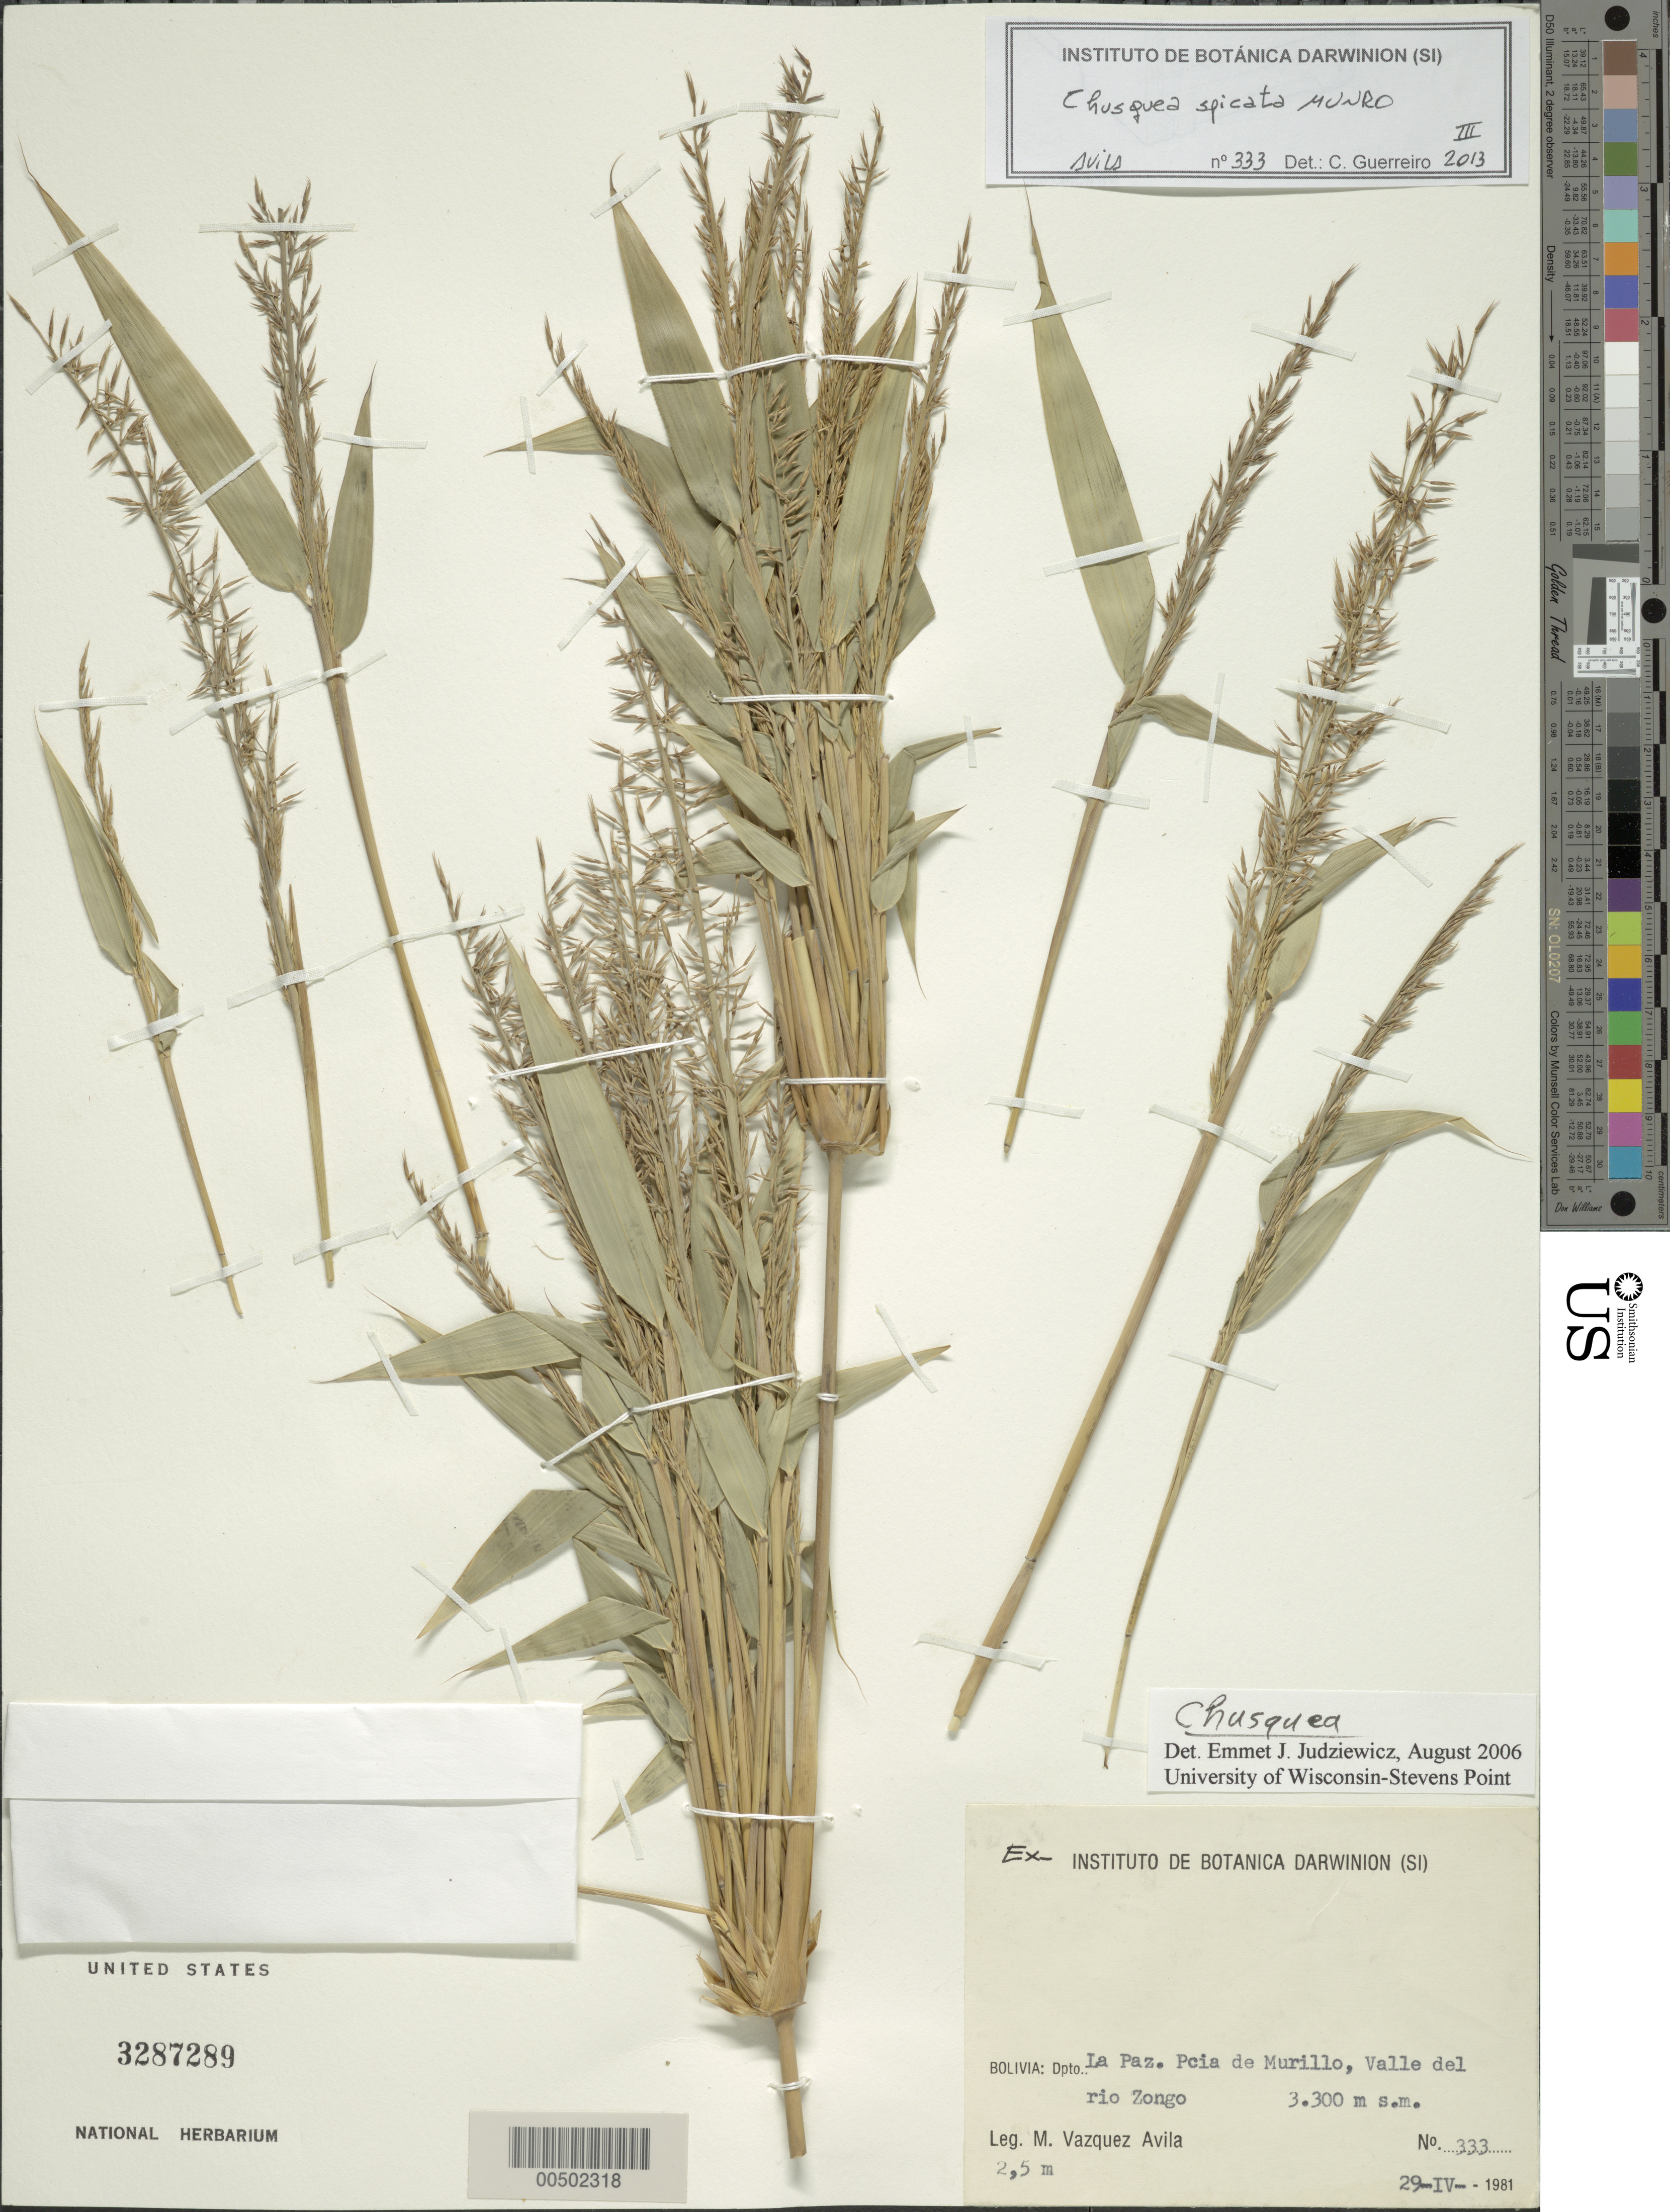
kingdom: Plantae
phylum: Tracheophyta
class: Liliopsida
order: Poales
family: Poaceae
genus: Chusquea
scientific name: Chusquea spicata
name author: Munro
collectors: M. D. Vázquez A.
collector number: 333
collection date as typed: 29 Apr 1981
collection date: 1981-04-29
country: Bolivia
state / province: La Paz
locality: Pcia de Murillo, Valle del Rio Zongo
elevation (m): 3300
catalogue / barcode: US 3287289